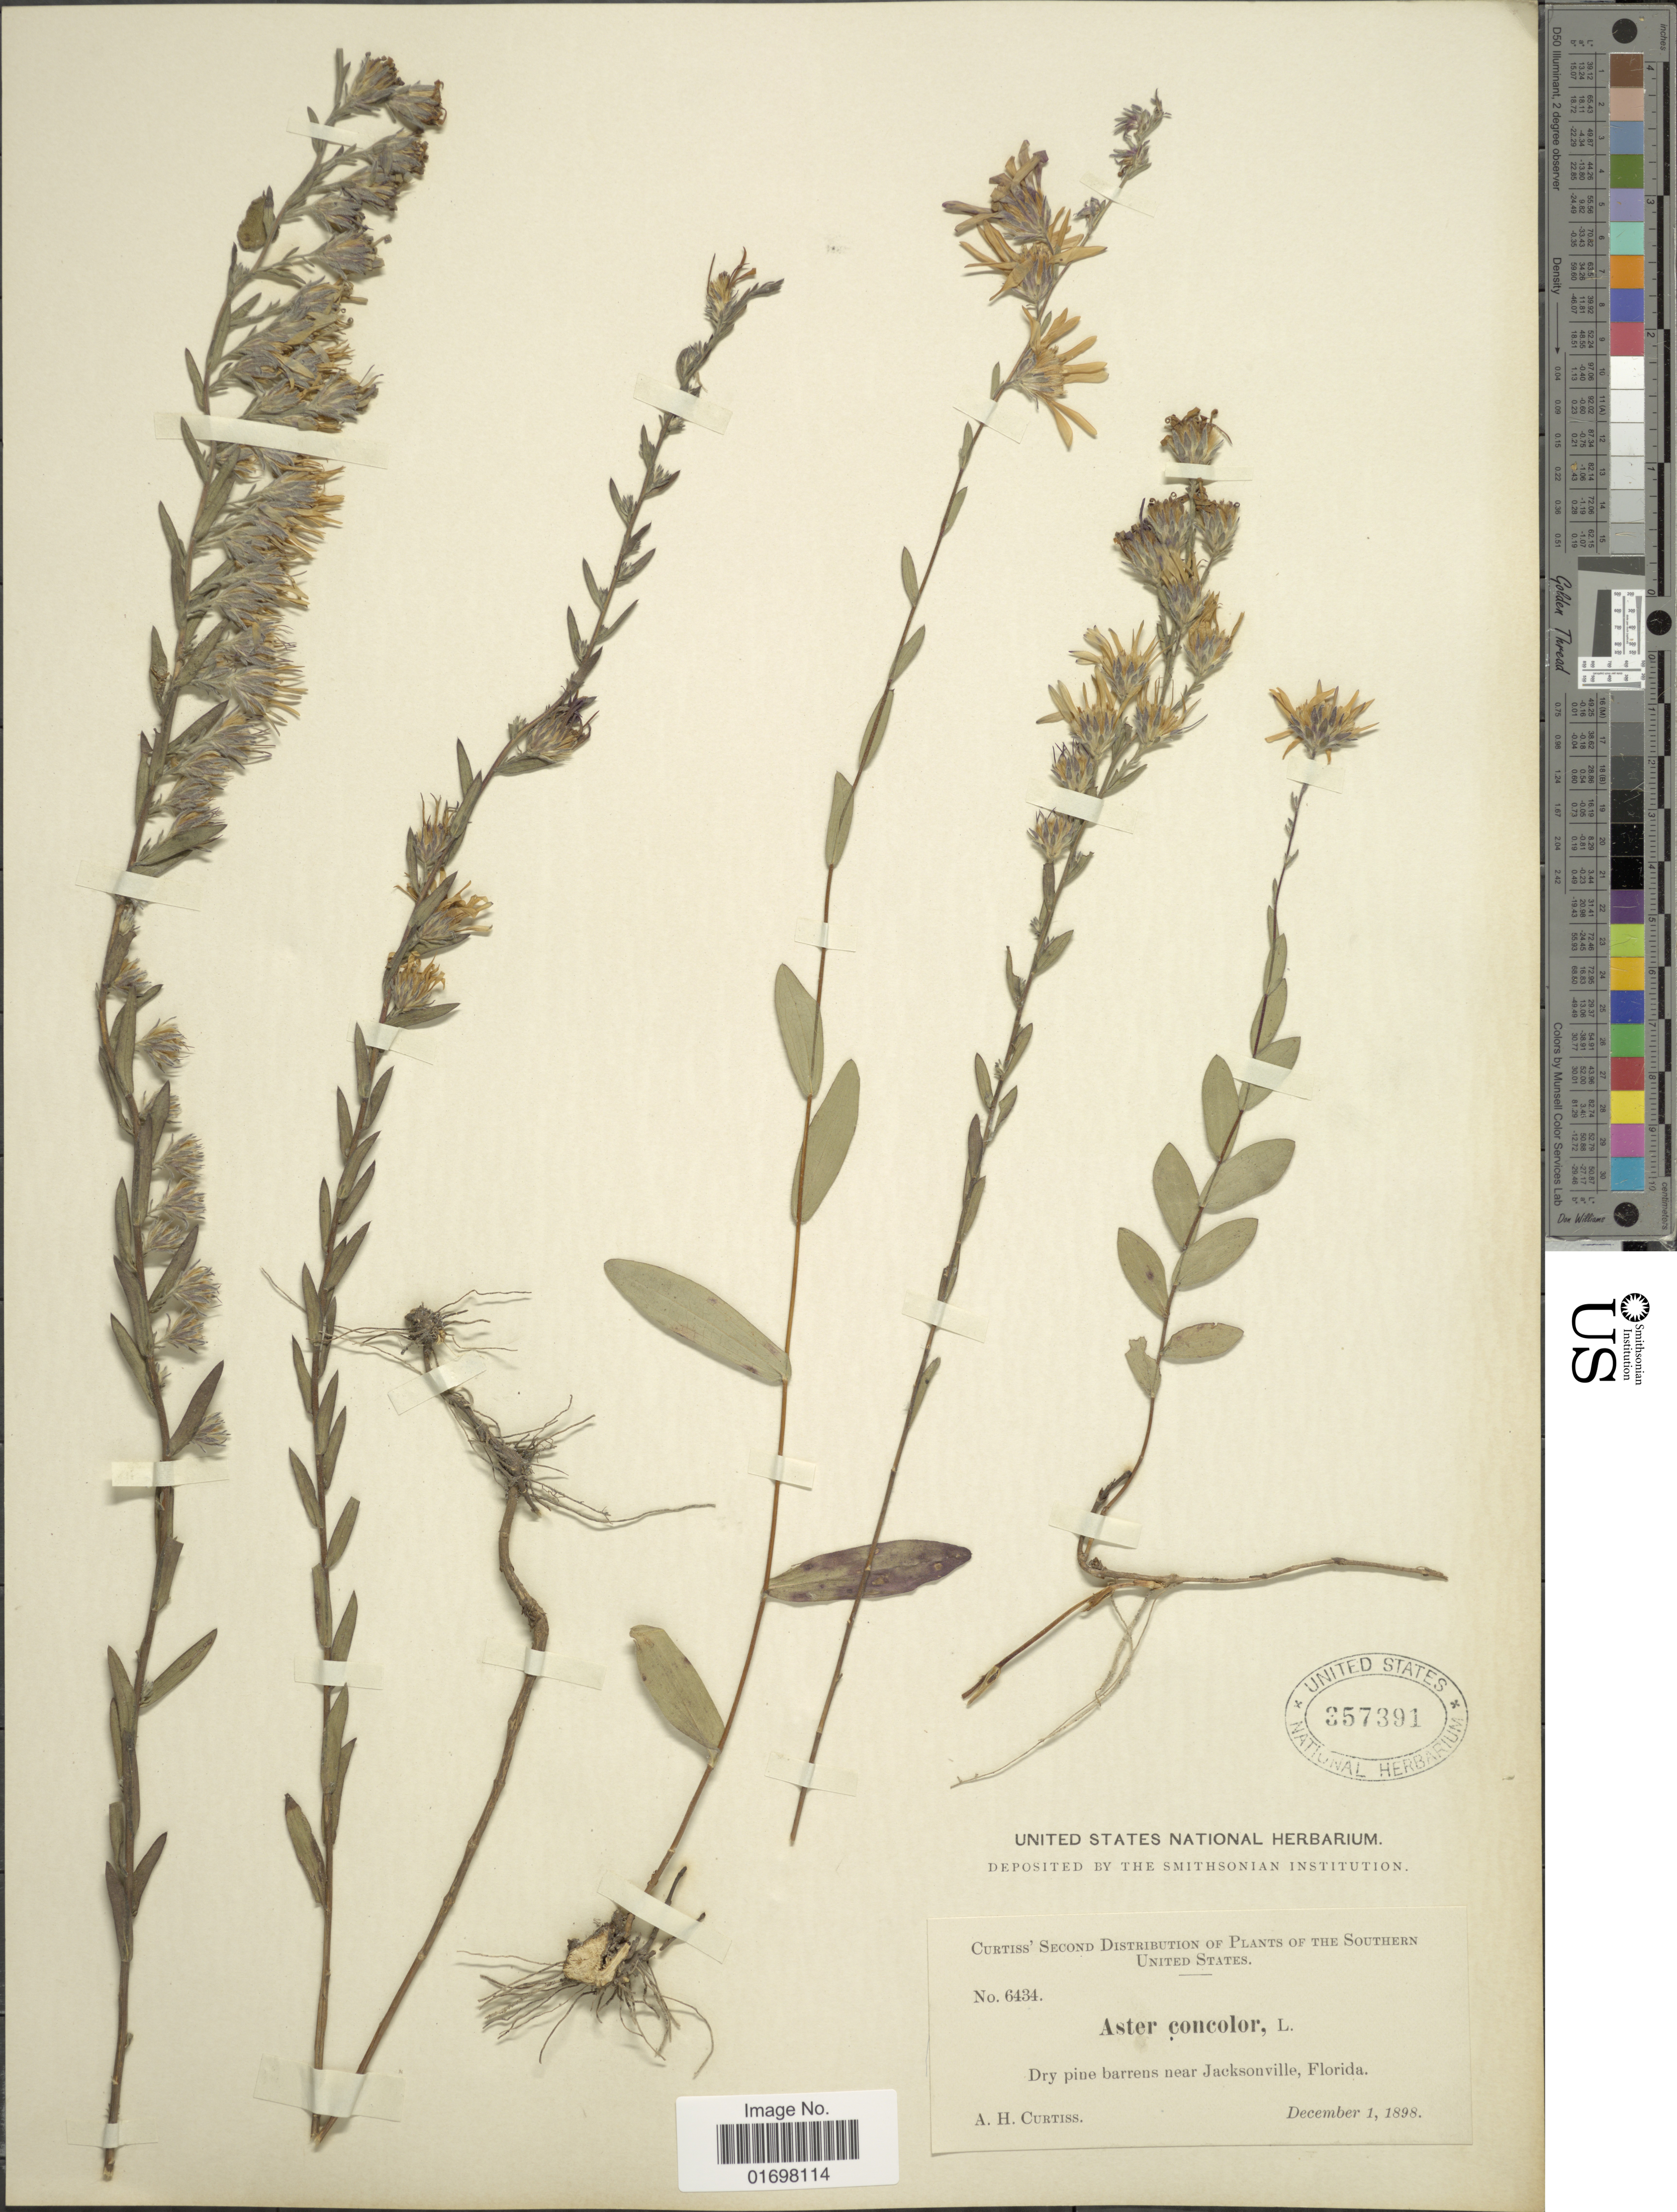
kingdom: Plantae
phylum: Tracheophyta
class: Magnoliopsida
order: Asterales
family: Asteraceae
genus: Symphyotrichum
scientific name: Symphyotrichum concolor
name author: (L.) G.L. Nesom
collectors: A. H. Curtiss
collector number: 6434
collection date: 1898-12-01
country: United States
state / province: Florida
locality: Dry pine barrens near Jacksonville, Florida.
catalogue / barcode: US 357391